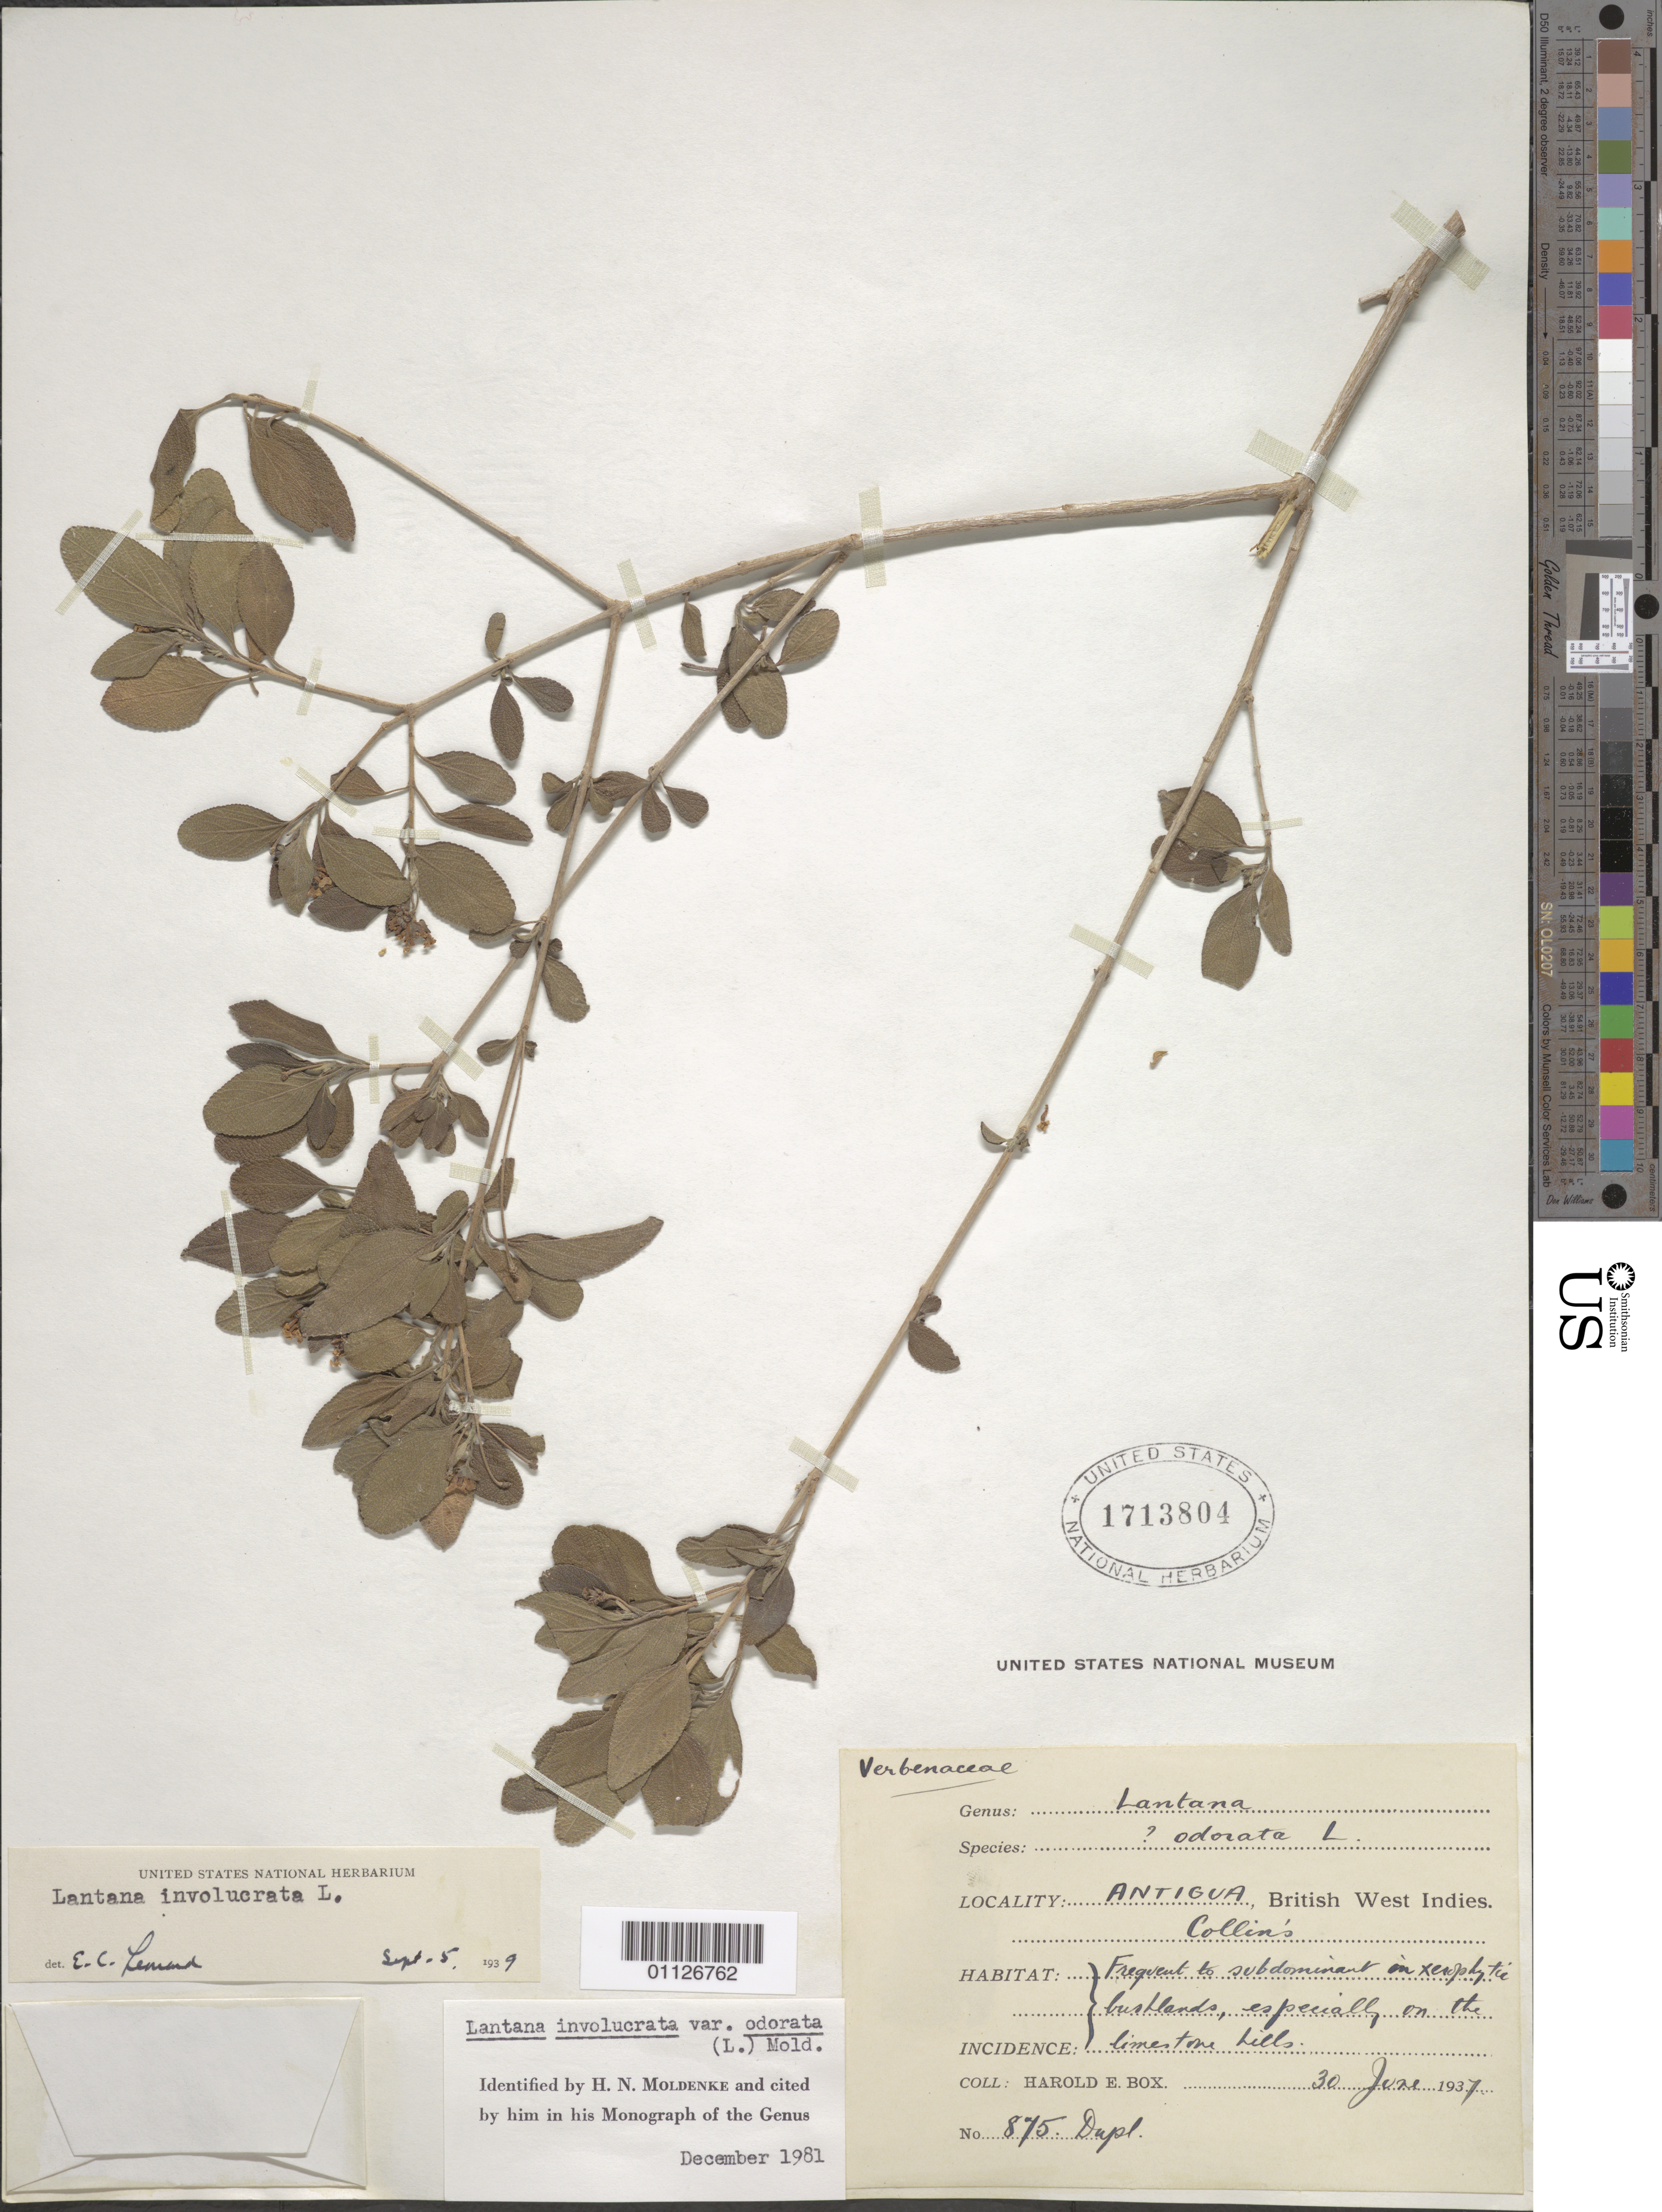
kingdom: Plantae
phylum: Tracheophyta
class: Magnoliopsida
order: Lamiales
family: Verbenaceae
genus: Lantana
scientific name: Lantana involucrata var. odorata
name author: (L.) Moldenke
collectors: H. E. Box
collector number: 875 Dupl.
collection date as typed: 30 Jun 1937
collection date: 1937-06-30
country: Antigua and Barbuda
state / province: Saint Philip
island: Antigua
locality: Collin's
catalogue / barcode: US 1713804